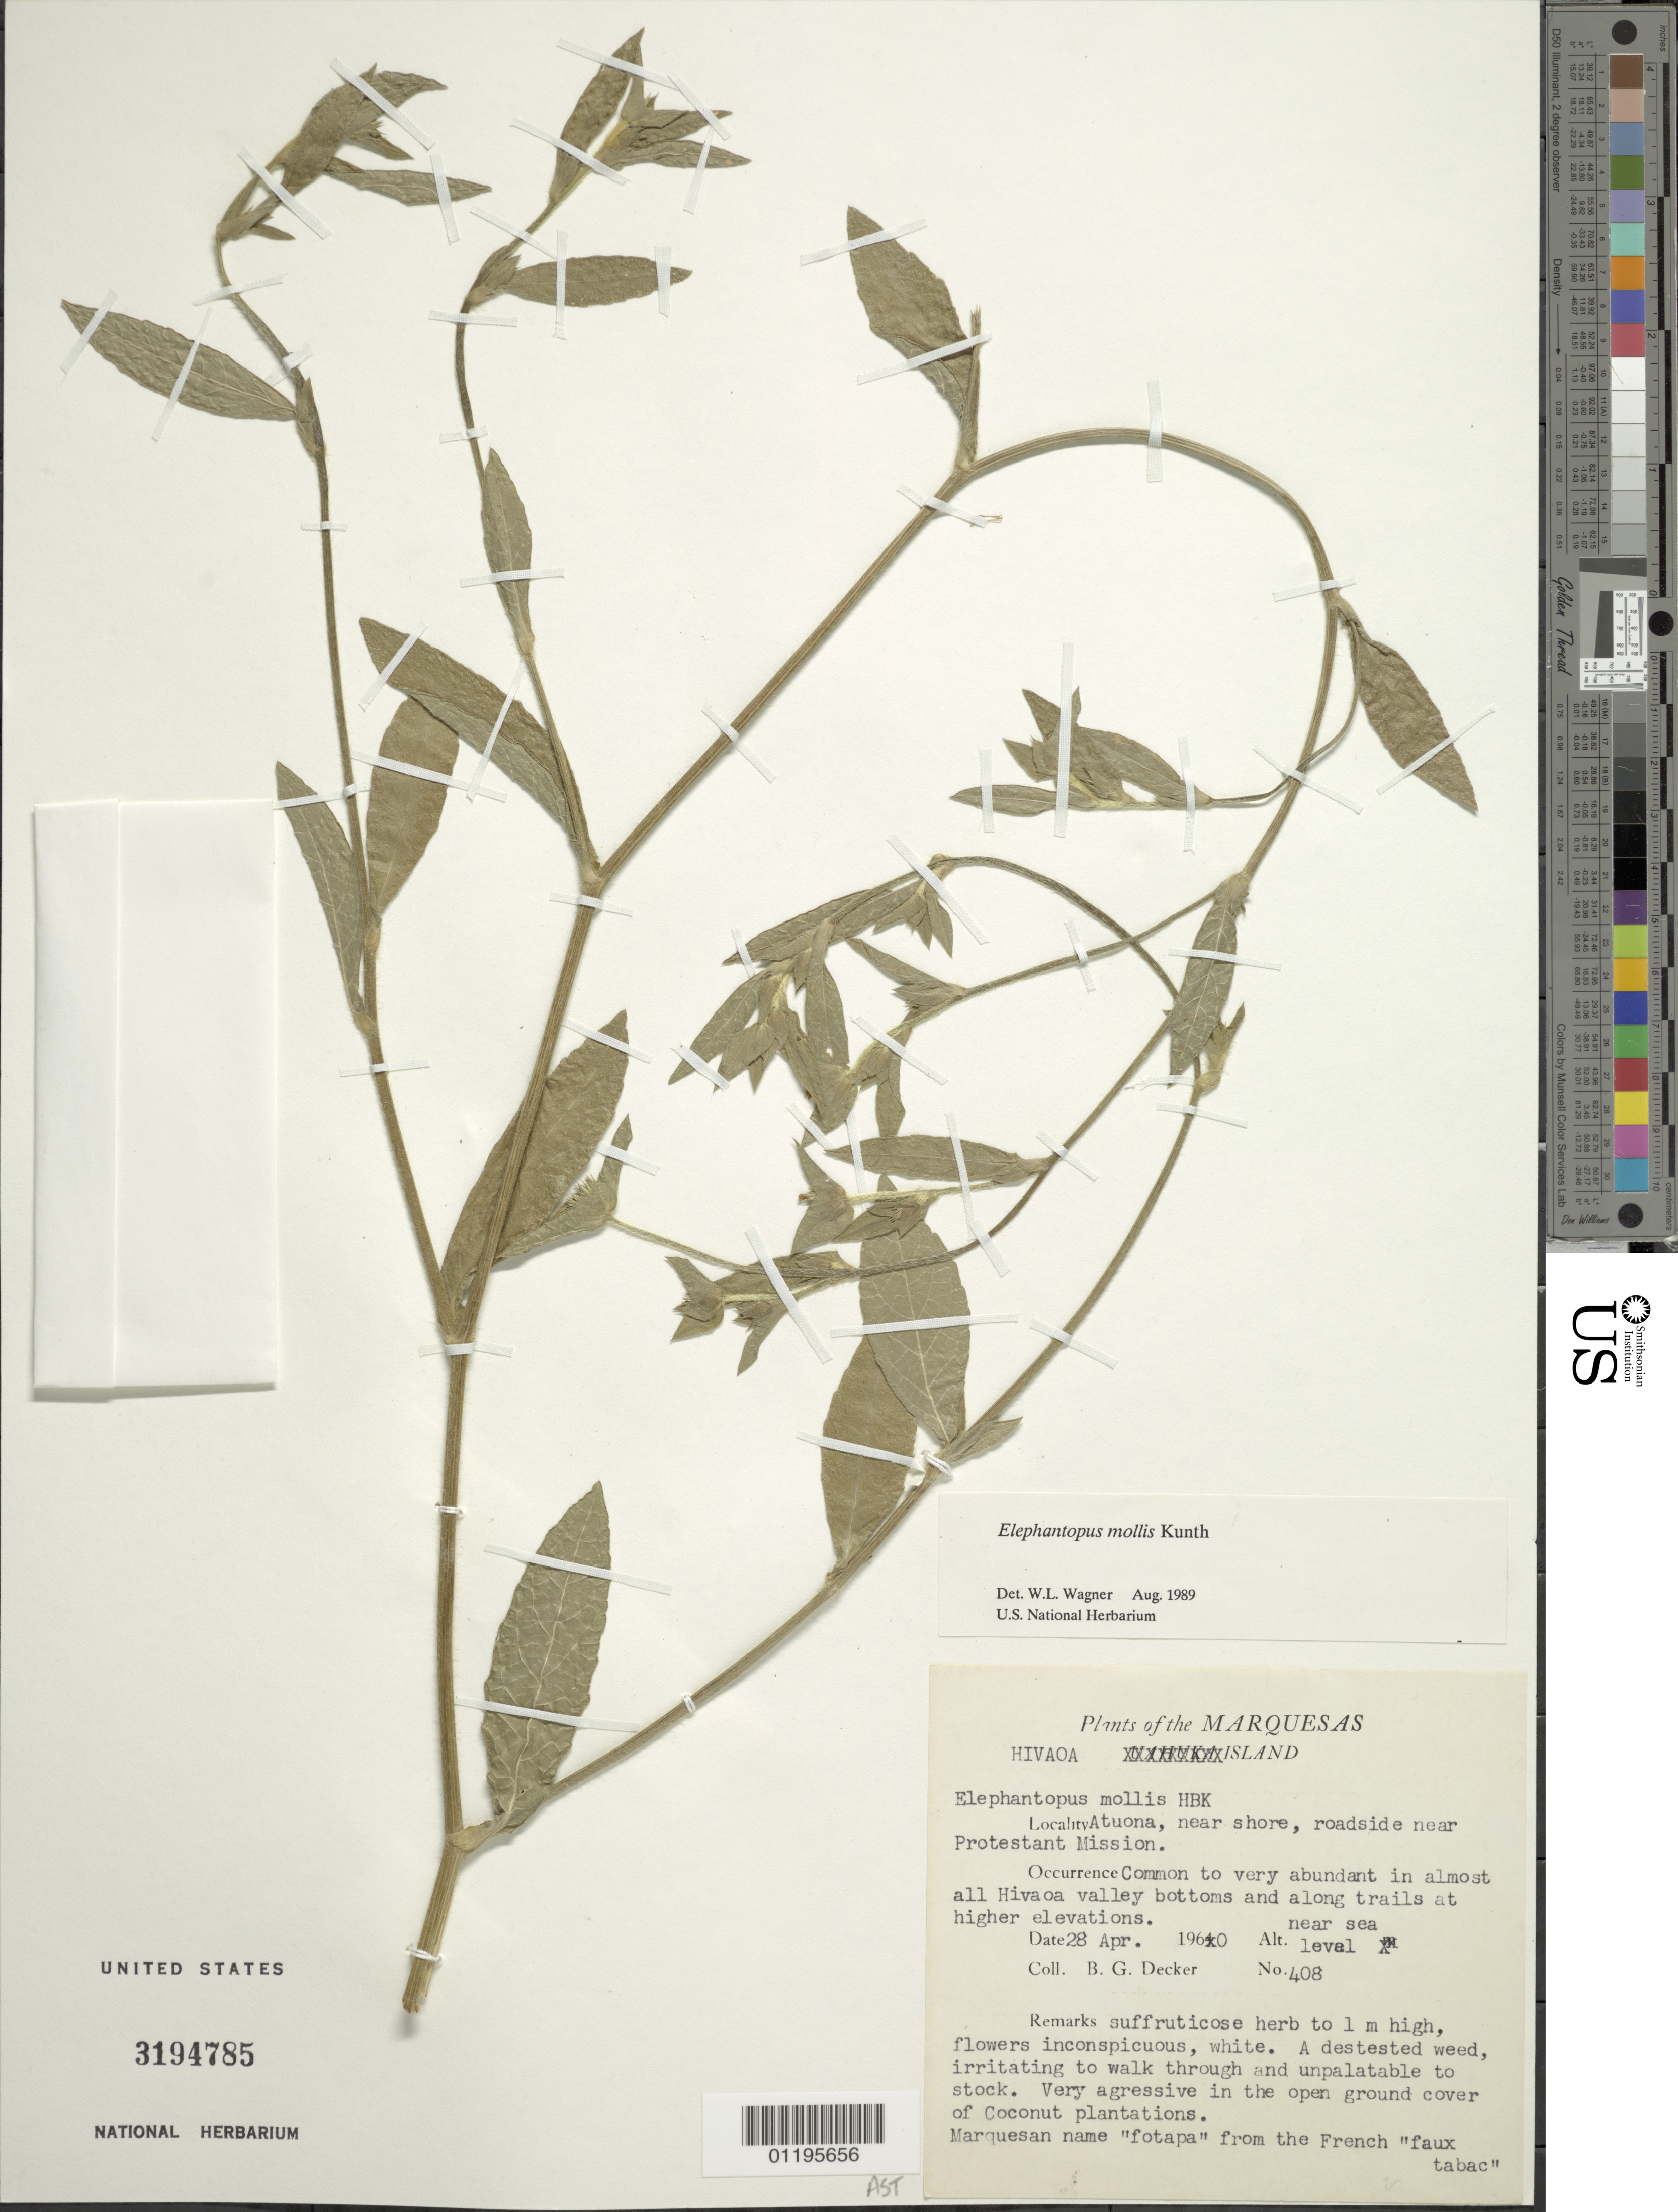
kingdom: Plantae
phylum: Tracheophyta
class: Magnoliopsida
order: Asterales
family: Asteraceae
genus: Elephantopus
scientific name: Elephantopus mollis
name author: Kunth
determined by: Wagner, W. L., (BOT), Smithsonian Institution - National Museum of Natural History (UNITED STATES)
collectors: B. G. Decker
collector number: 408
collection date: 1960-04-28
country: French Polynesia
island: Hiva Oa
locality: Atuona, near shore, roadside near Protestant Mission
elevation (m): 0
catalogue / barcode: US 3194785